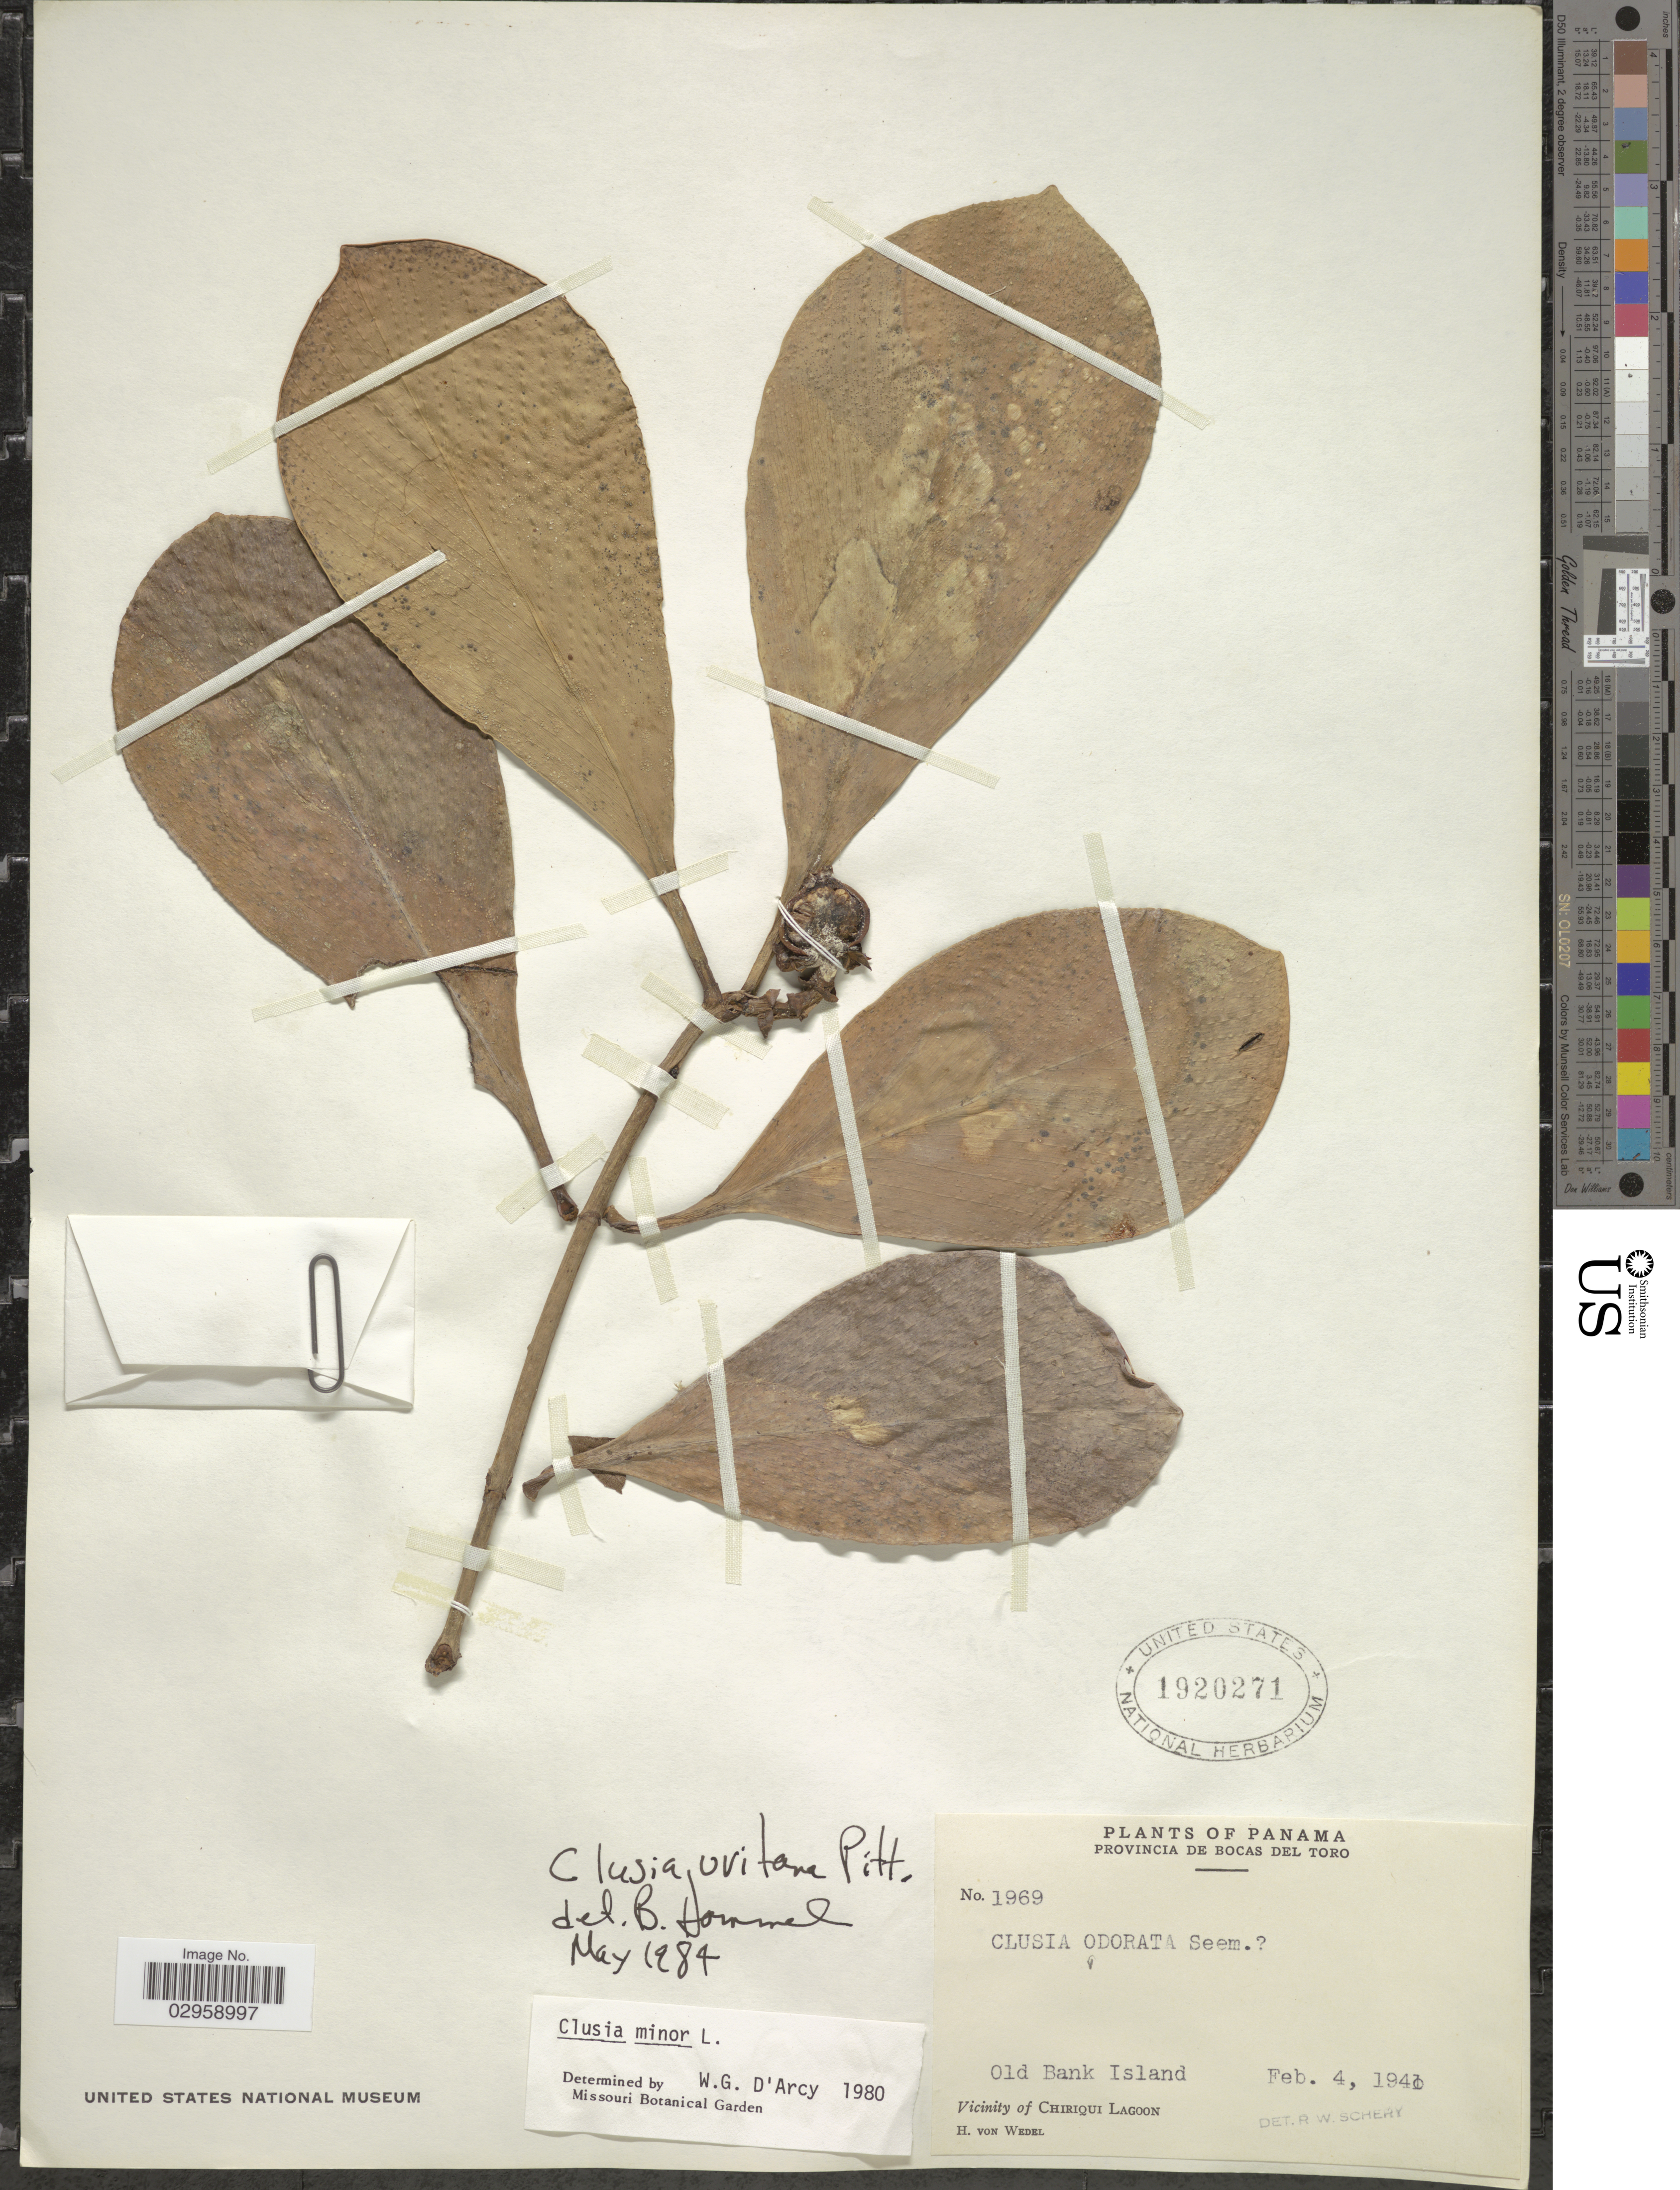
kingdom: Plantae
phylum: Tracheophyta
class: Magnoliopsida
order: Malpighiales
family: Clusiaceae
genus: Clusia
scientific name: Clusia uvitana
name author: Pittier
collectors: H. von Wedel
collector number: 1969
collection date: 1941-02-04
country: Panama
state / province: Bocas del Toro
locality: Old Bank Island. Vicinity of Chiriqui Lagoon.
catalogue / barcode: US 1920271